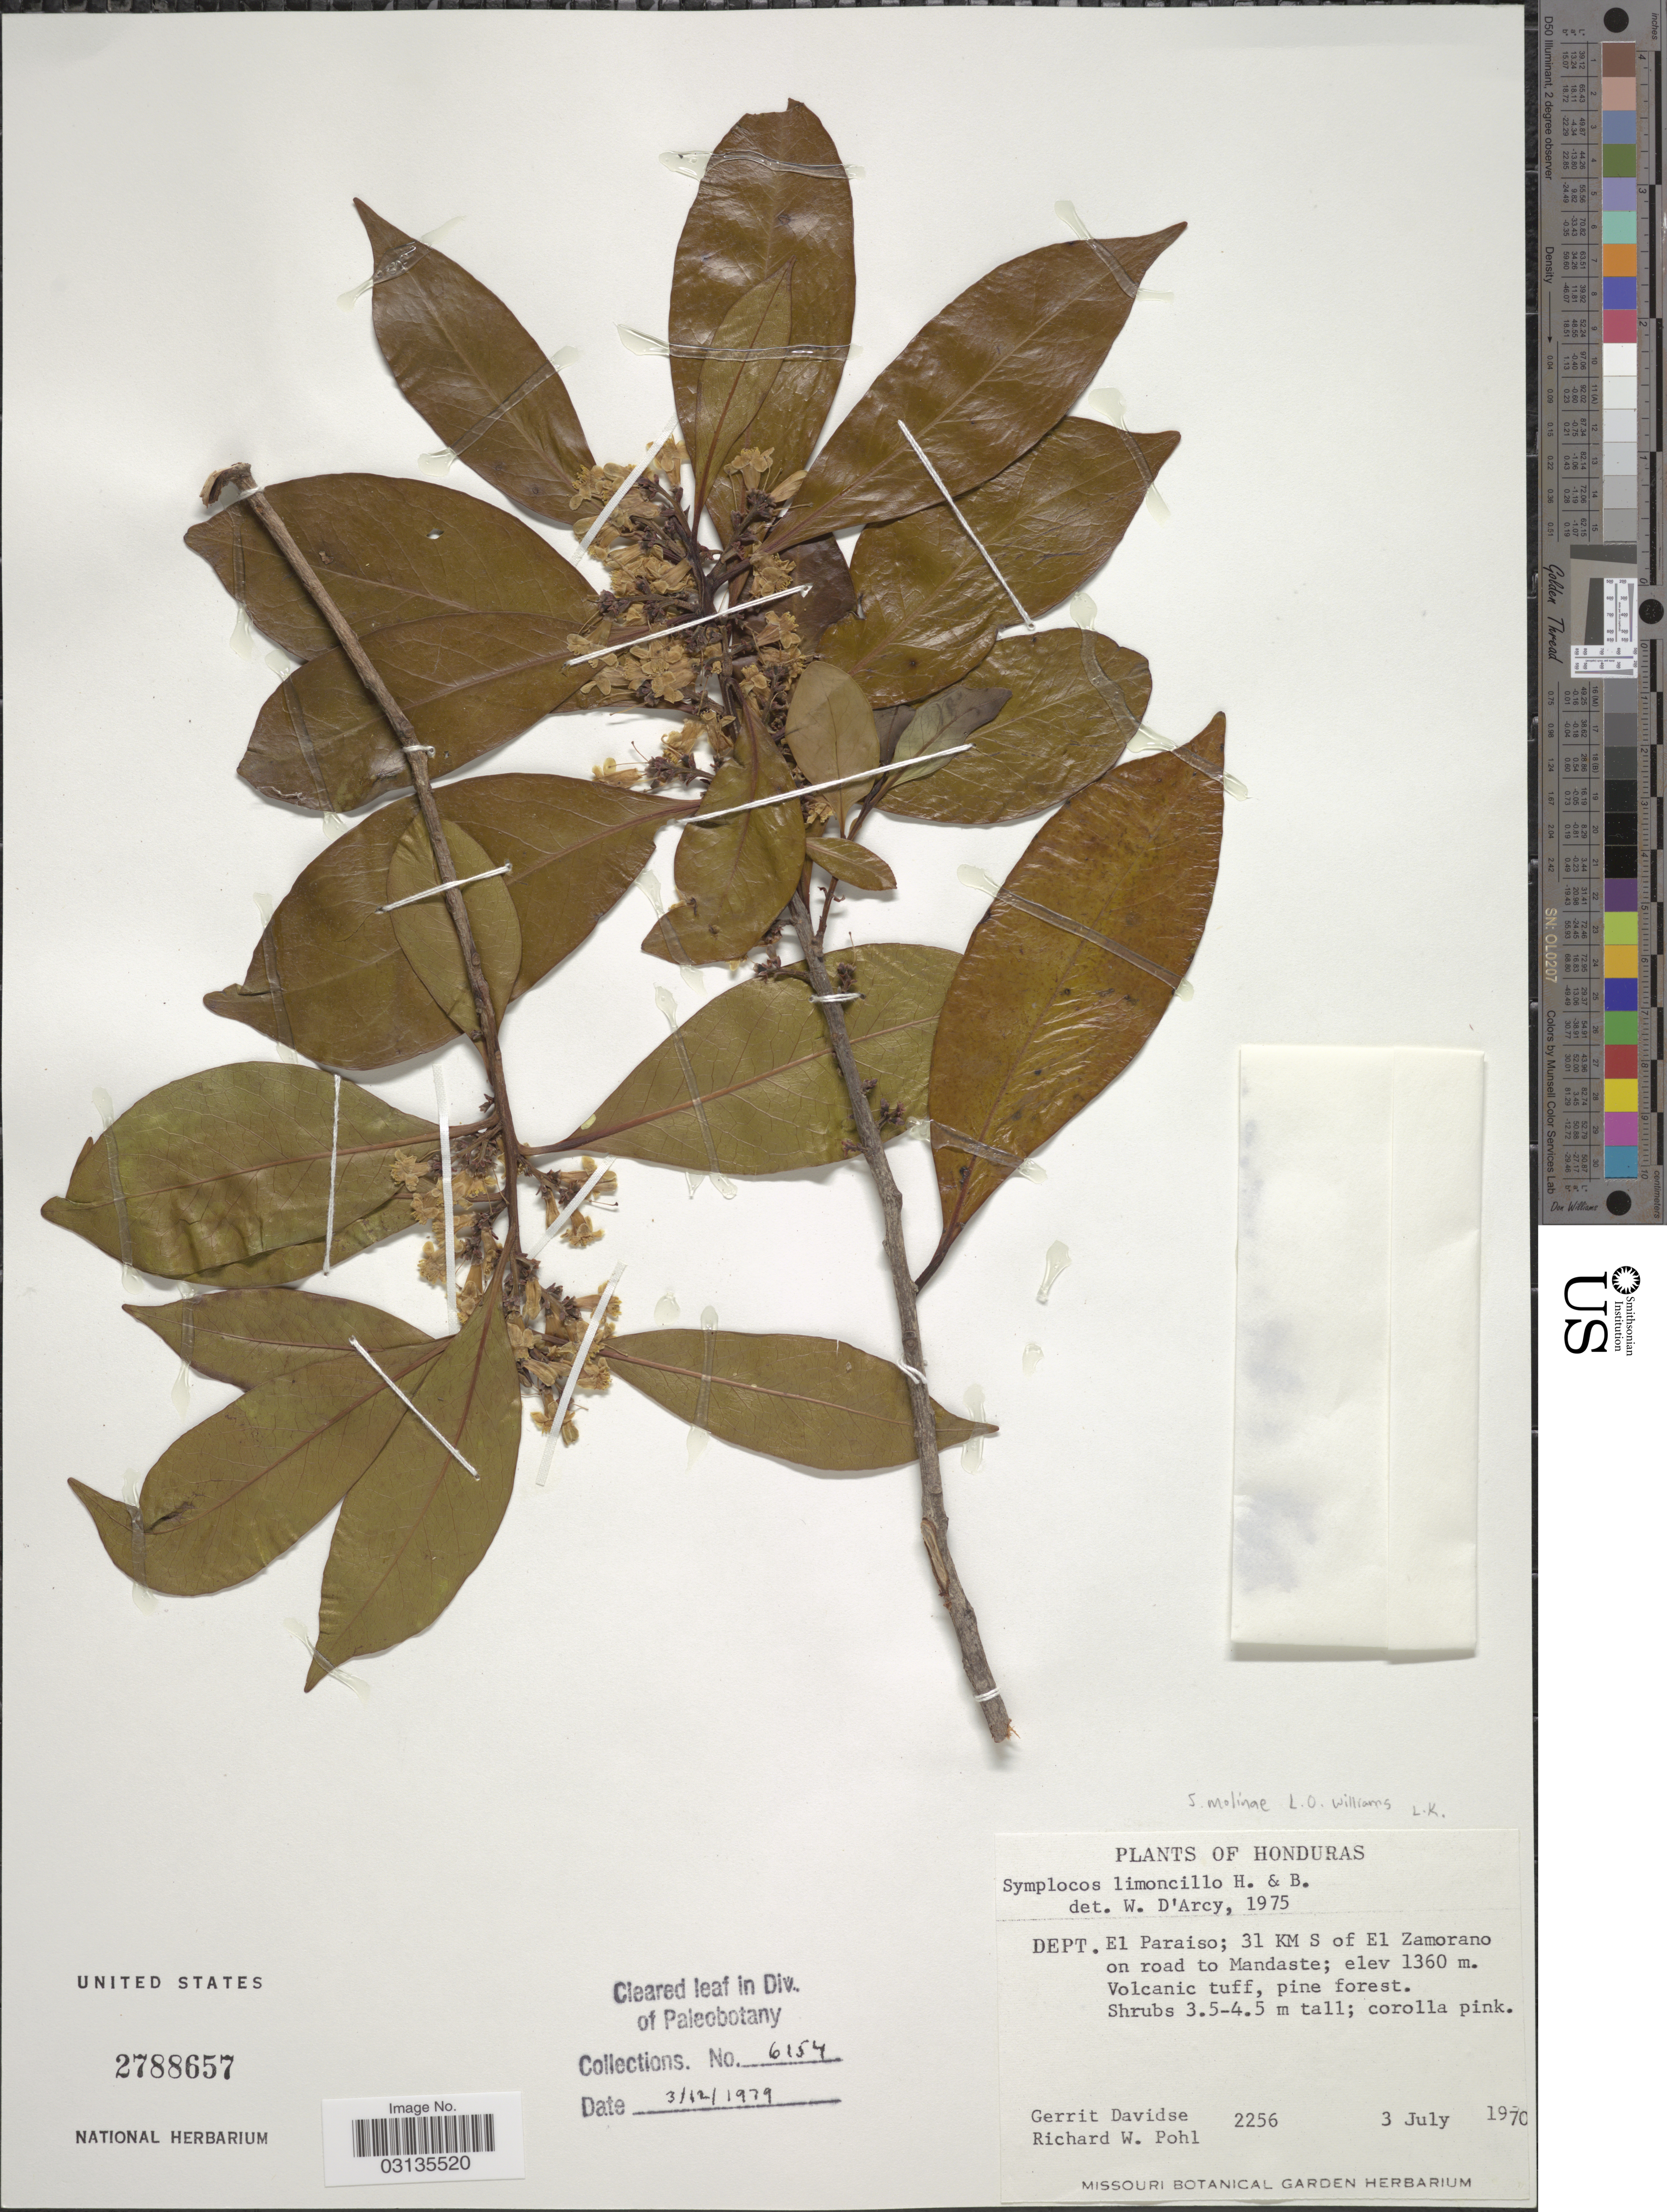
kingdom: Plantae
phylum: Tracheophyta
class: Magnoliopsida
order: Ericales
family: Symplocaceae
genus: Symplocos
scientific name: Symplocos molinae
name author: L.O. Williams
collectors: G. Davidse & R. W. Pohl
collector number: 2256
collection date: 1970-07-03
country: Honduras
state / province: El Paraíso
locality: Dept. El Paraiso; 31 km S of El Zamorano on road to Mandaste.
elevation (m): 1360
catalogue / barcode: US 2788657